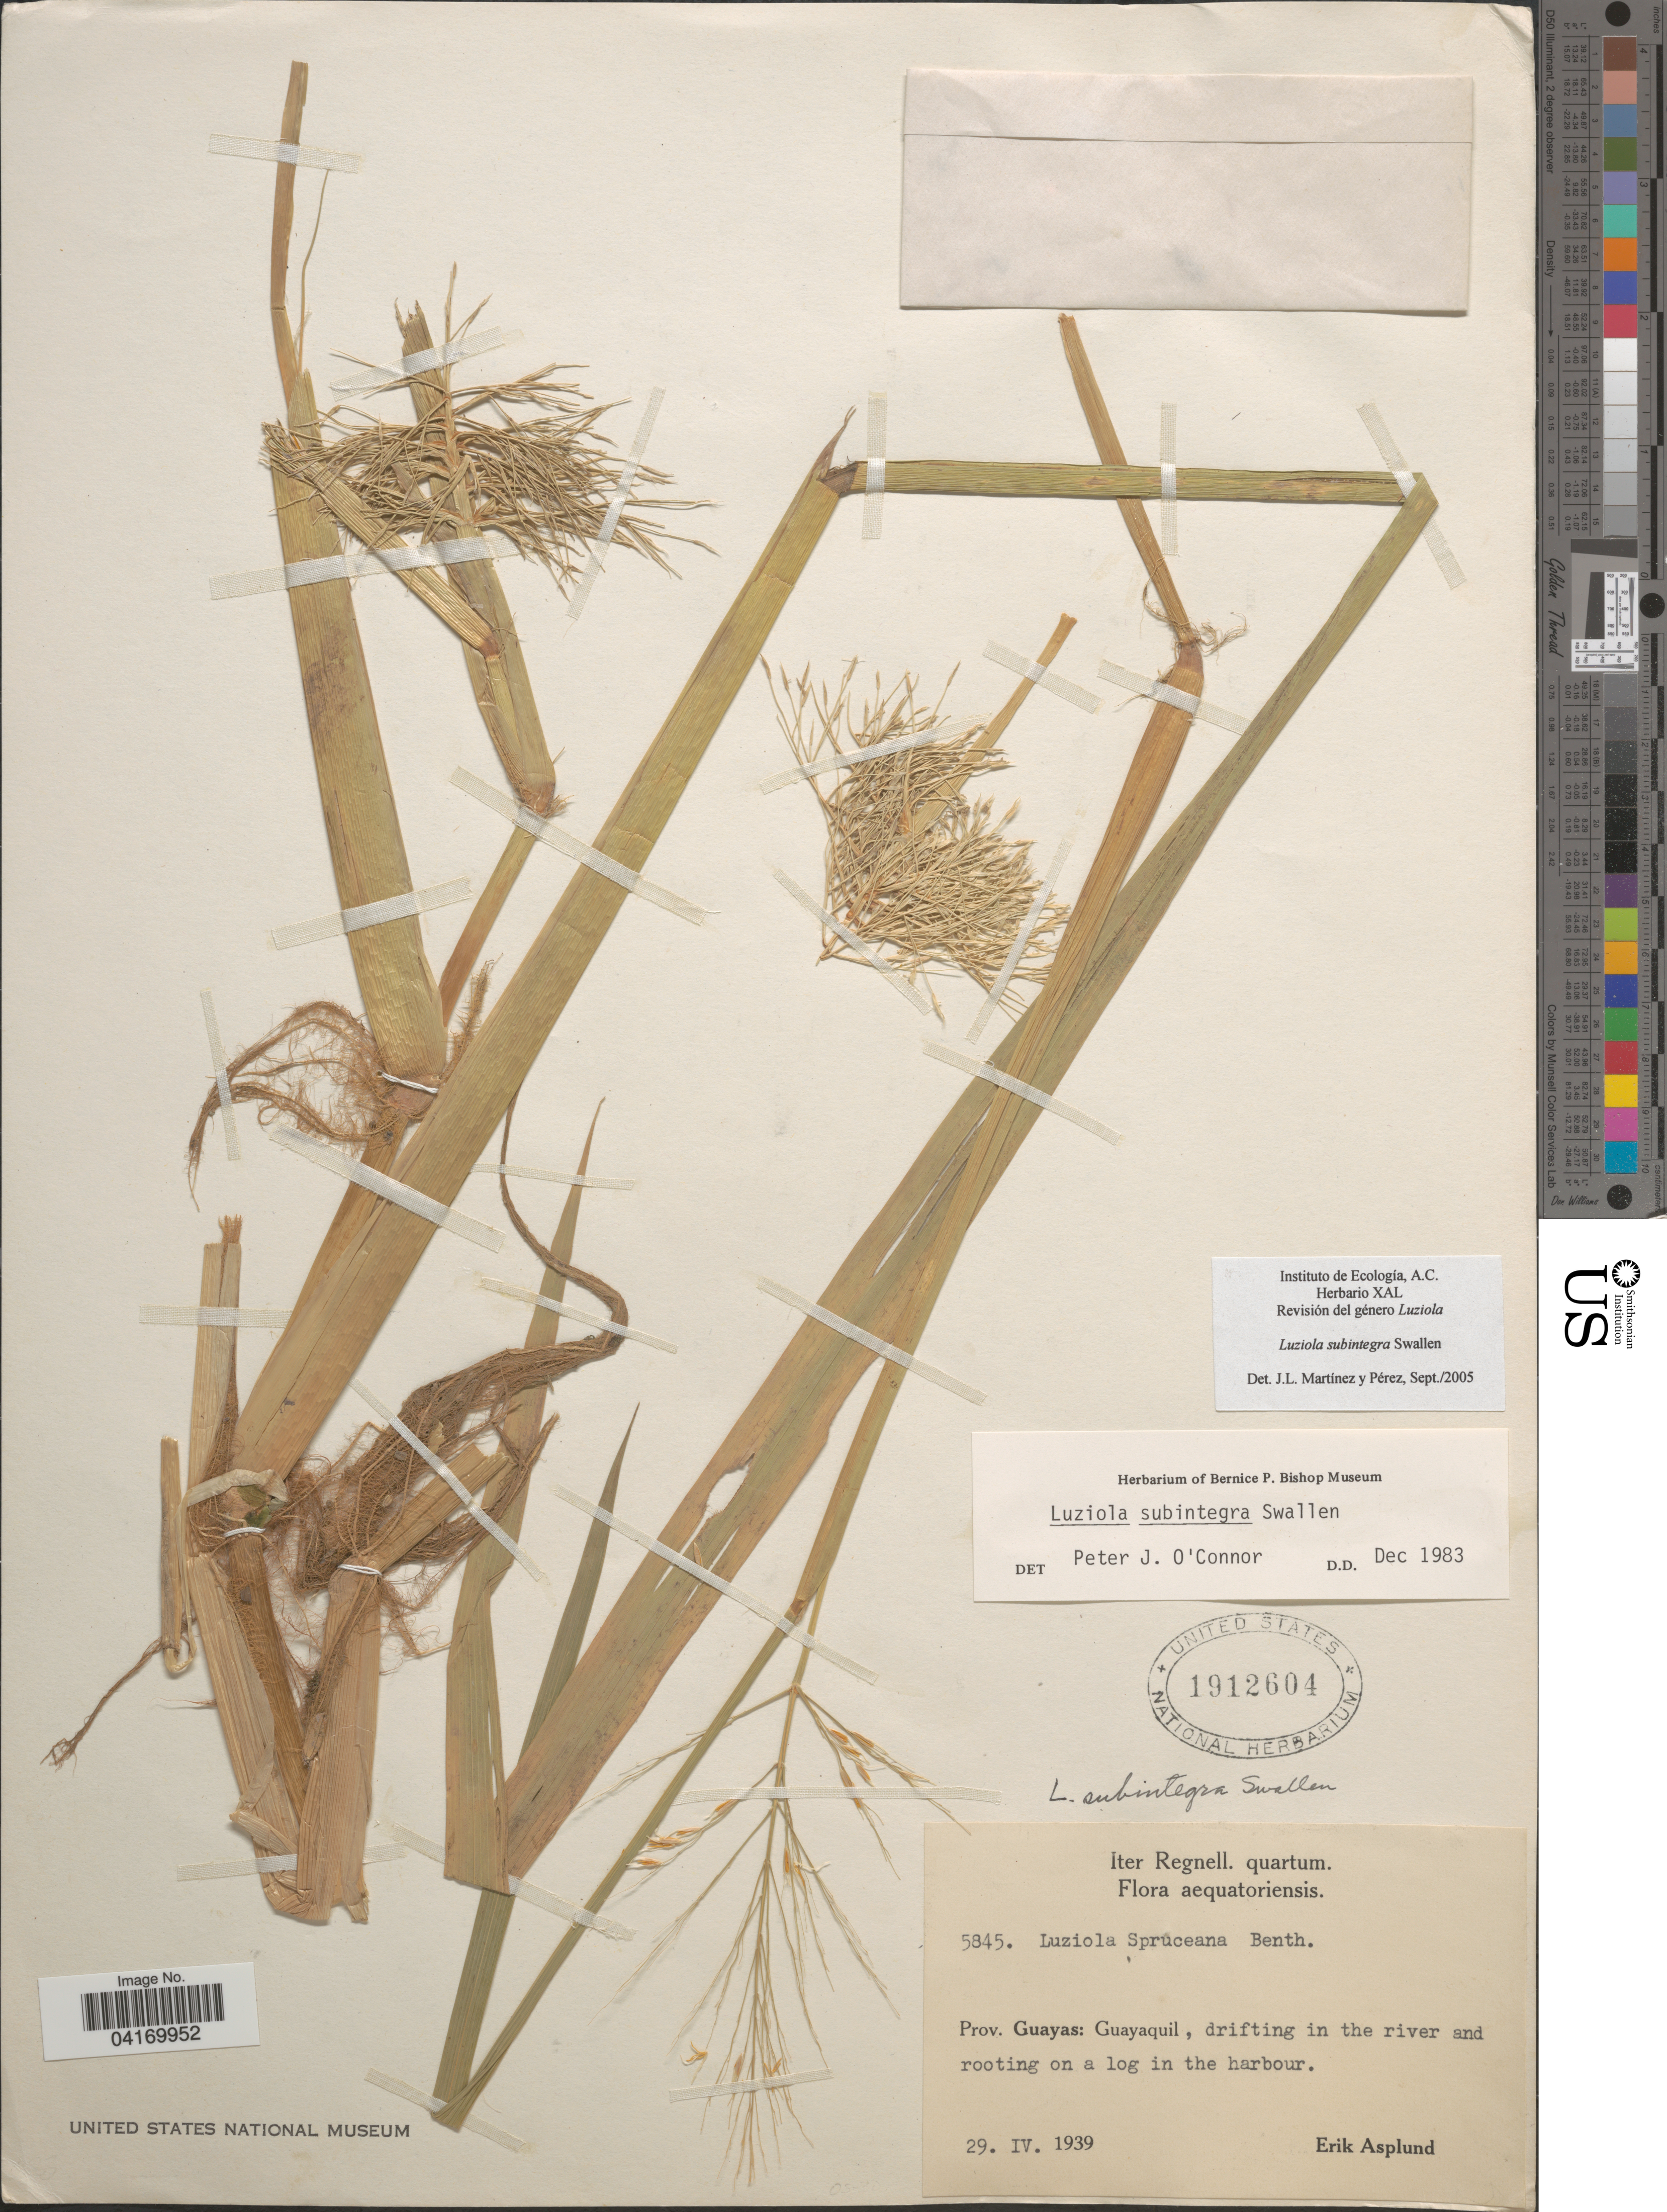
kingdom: Plantae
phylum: Tracheophyta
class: Liliopsida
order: Poales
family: Poaceae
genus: Luziola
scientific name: Luziola subintegra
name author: Swallen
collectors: E. Asplund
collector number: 5845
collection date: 1939-04-29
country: Ecuador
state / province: Guayas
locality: Iter Regnell. quartum. Guayaquil.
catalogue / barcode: US 1912604